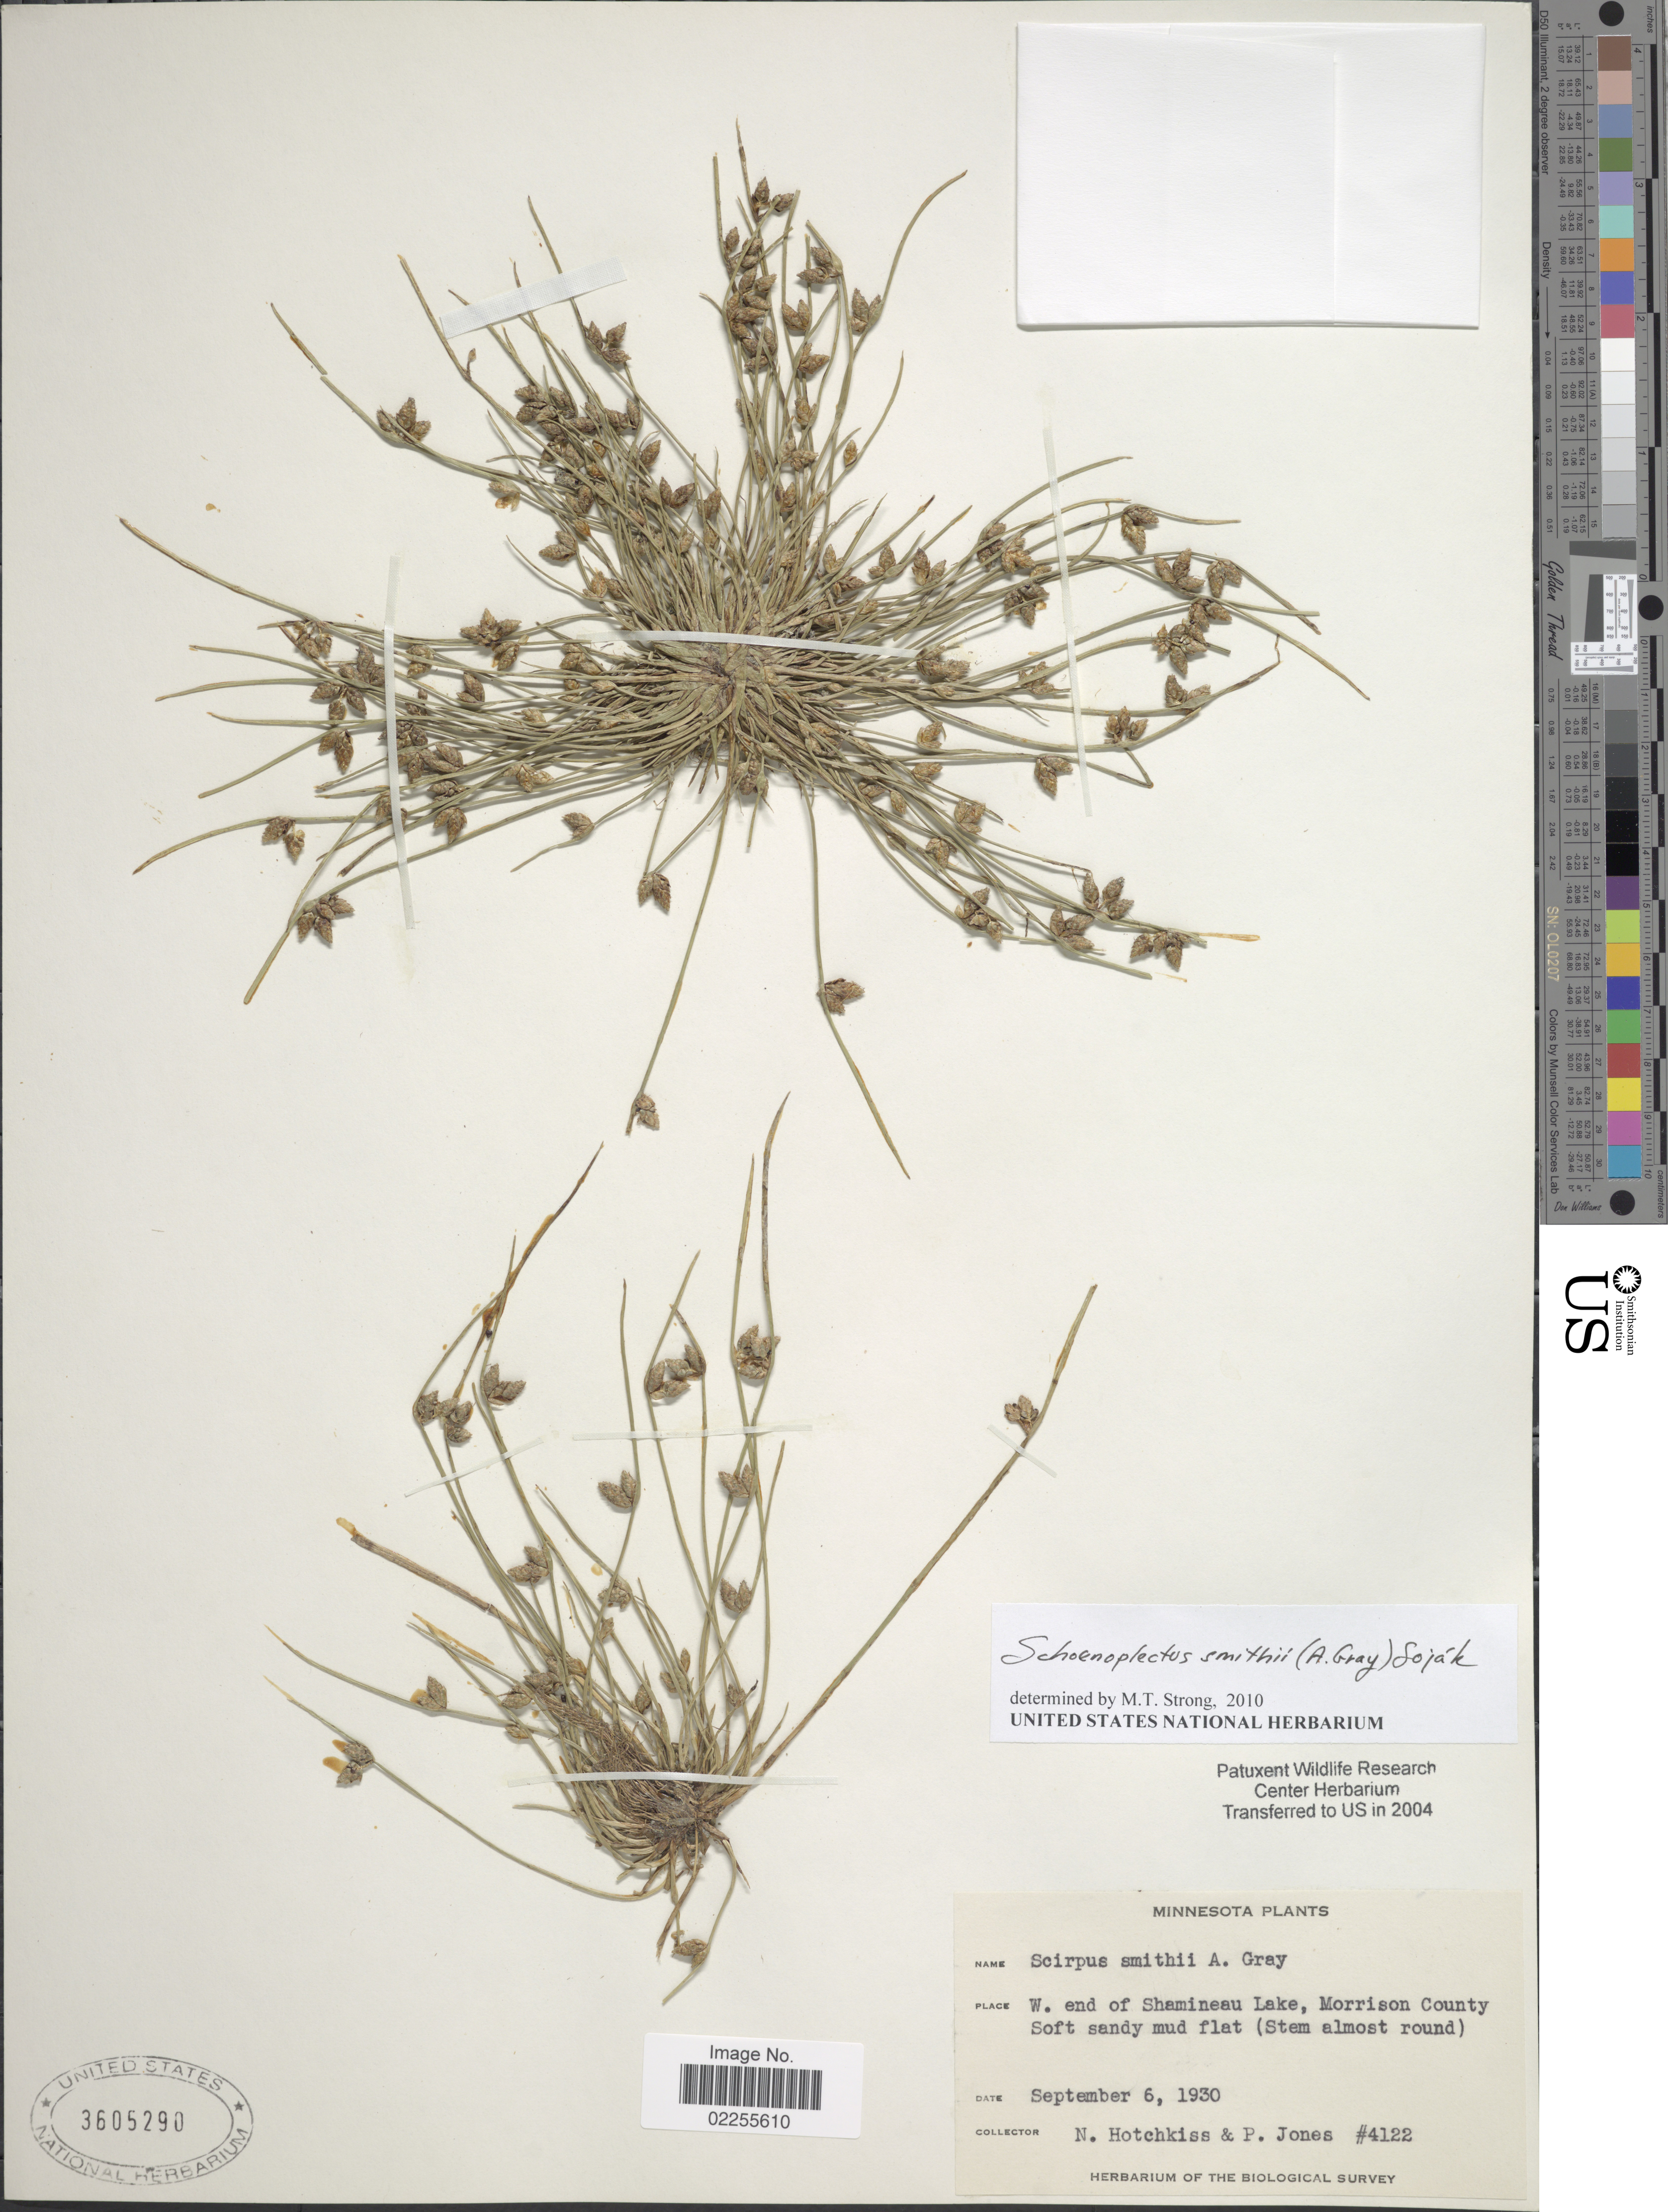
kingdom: Plantae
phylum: Tracheophyta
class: Liliopsida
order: Poales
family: Cyperaceae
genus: Schoenoplectus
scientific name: Schoenoplectus smithii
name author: (A. Gray) Soják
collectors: N. Hotchkiss & P. Jones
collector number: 4122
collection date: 1930-09-09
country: United States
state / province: Minnesota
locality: W. end of Shamineau Lake, Morrison County, Sodt sandy mud flat.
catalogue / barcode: US 3605290